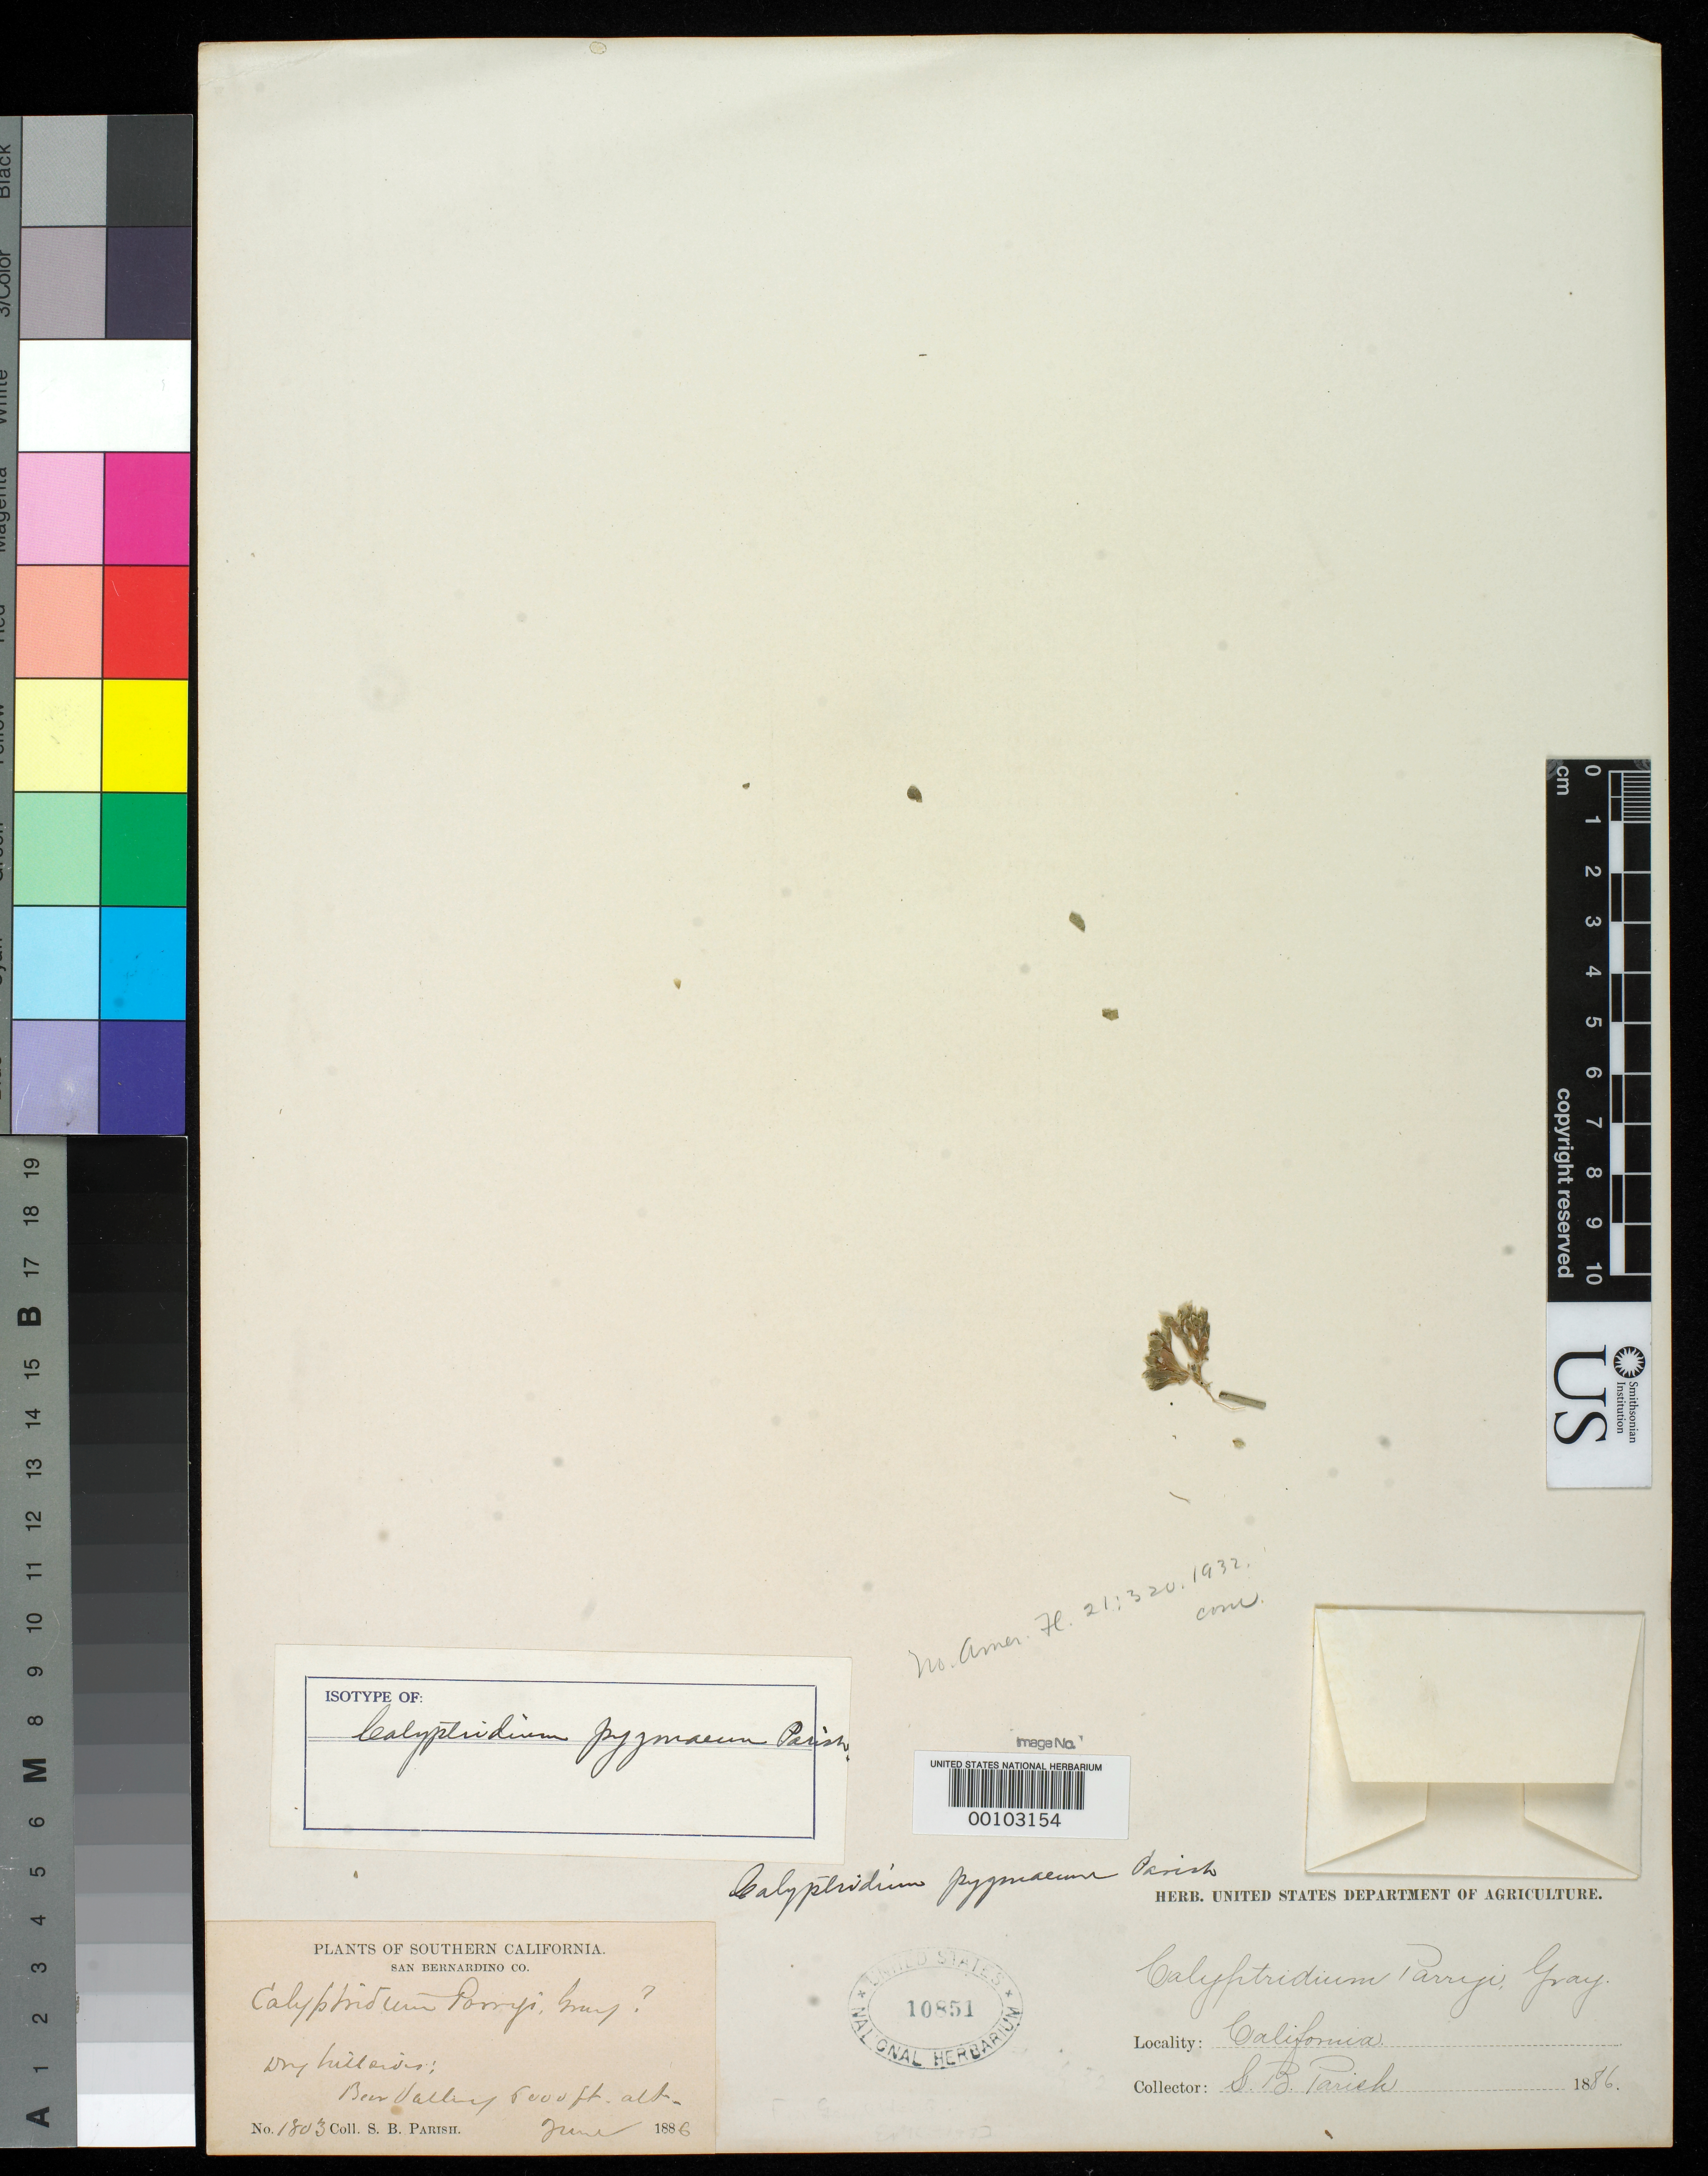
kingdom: Plantae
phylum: Tracheophyta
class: Magnoliopsida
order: Caryophyllales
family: Montiaceae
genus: Calyptridium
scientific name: Calyptridium pygmaeum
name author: Parish in Rydb.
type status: Isotype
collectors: S. B. Parish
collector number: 1803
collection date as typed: Jun 1885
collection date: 1885-06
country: United States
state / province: California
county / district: San Bernardino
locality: Bear Valley.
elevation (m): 1950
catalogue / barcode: US 10851